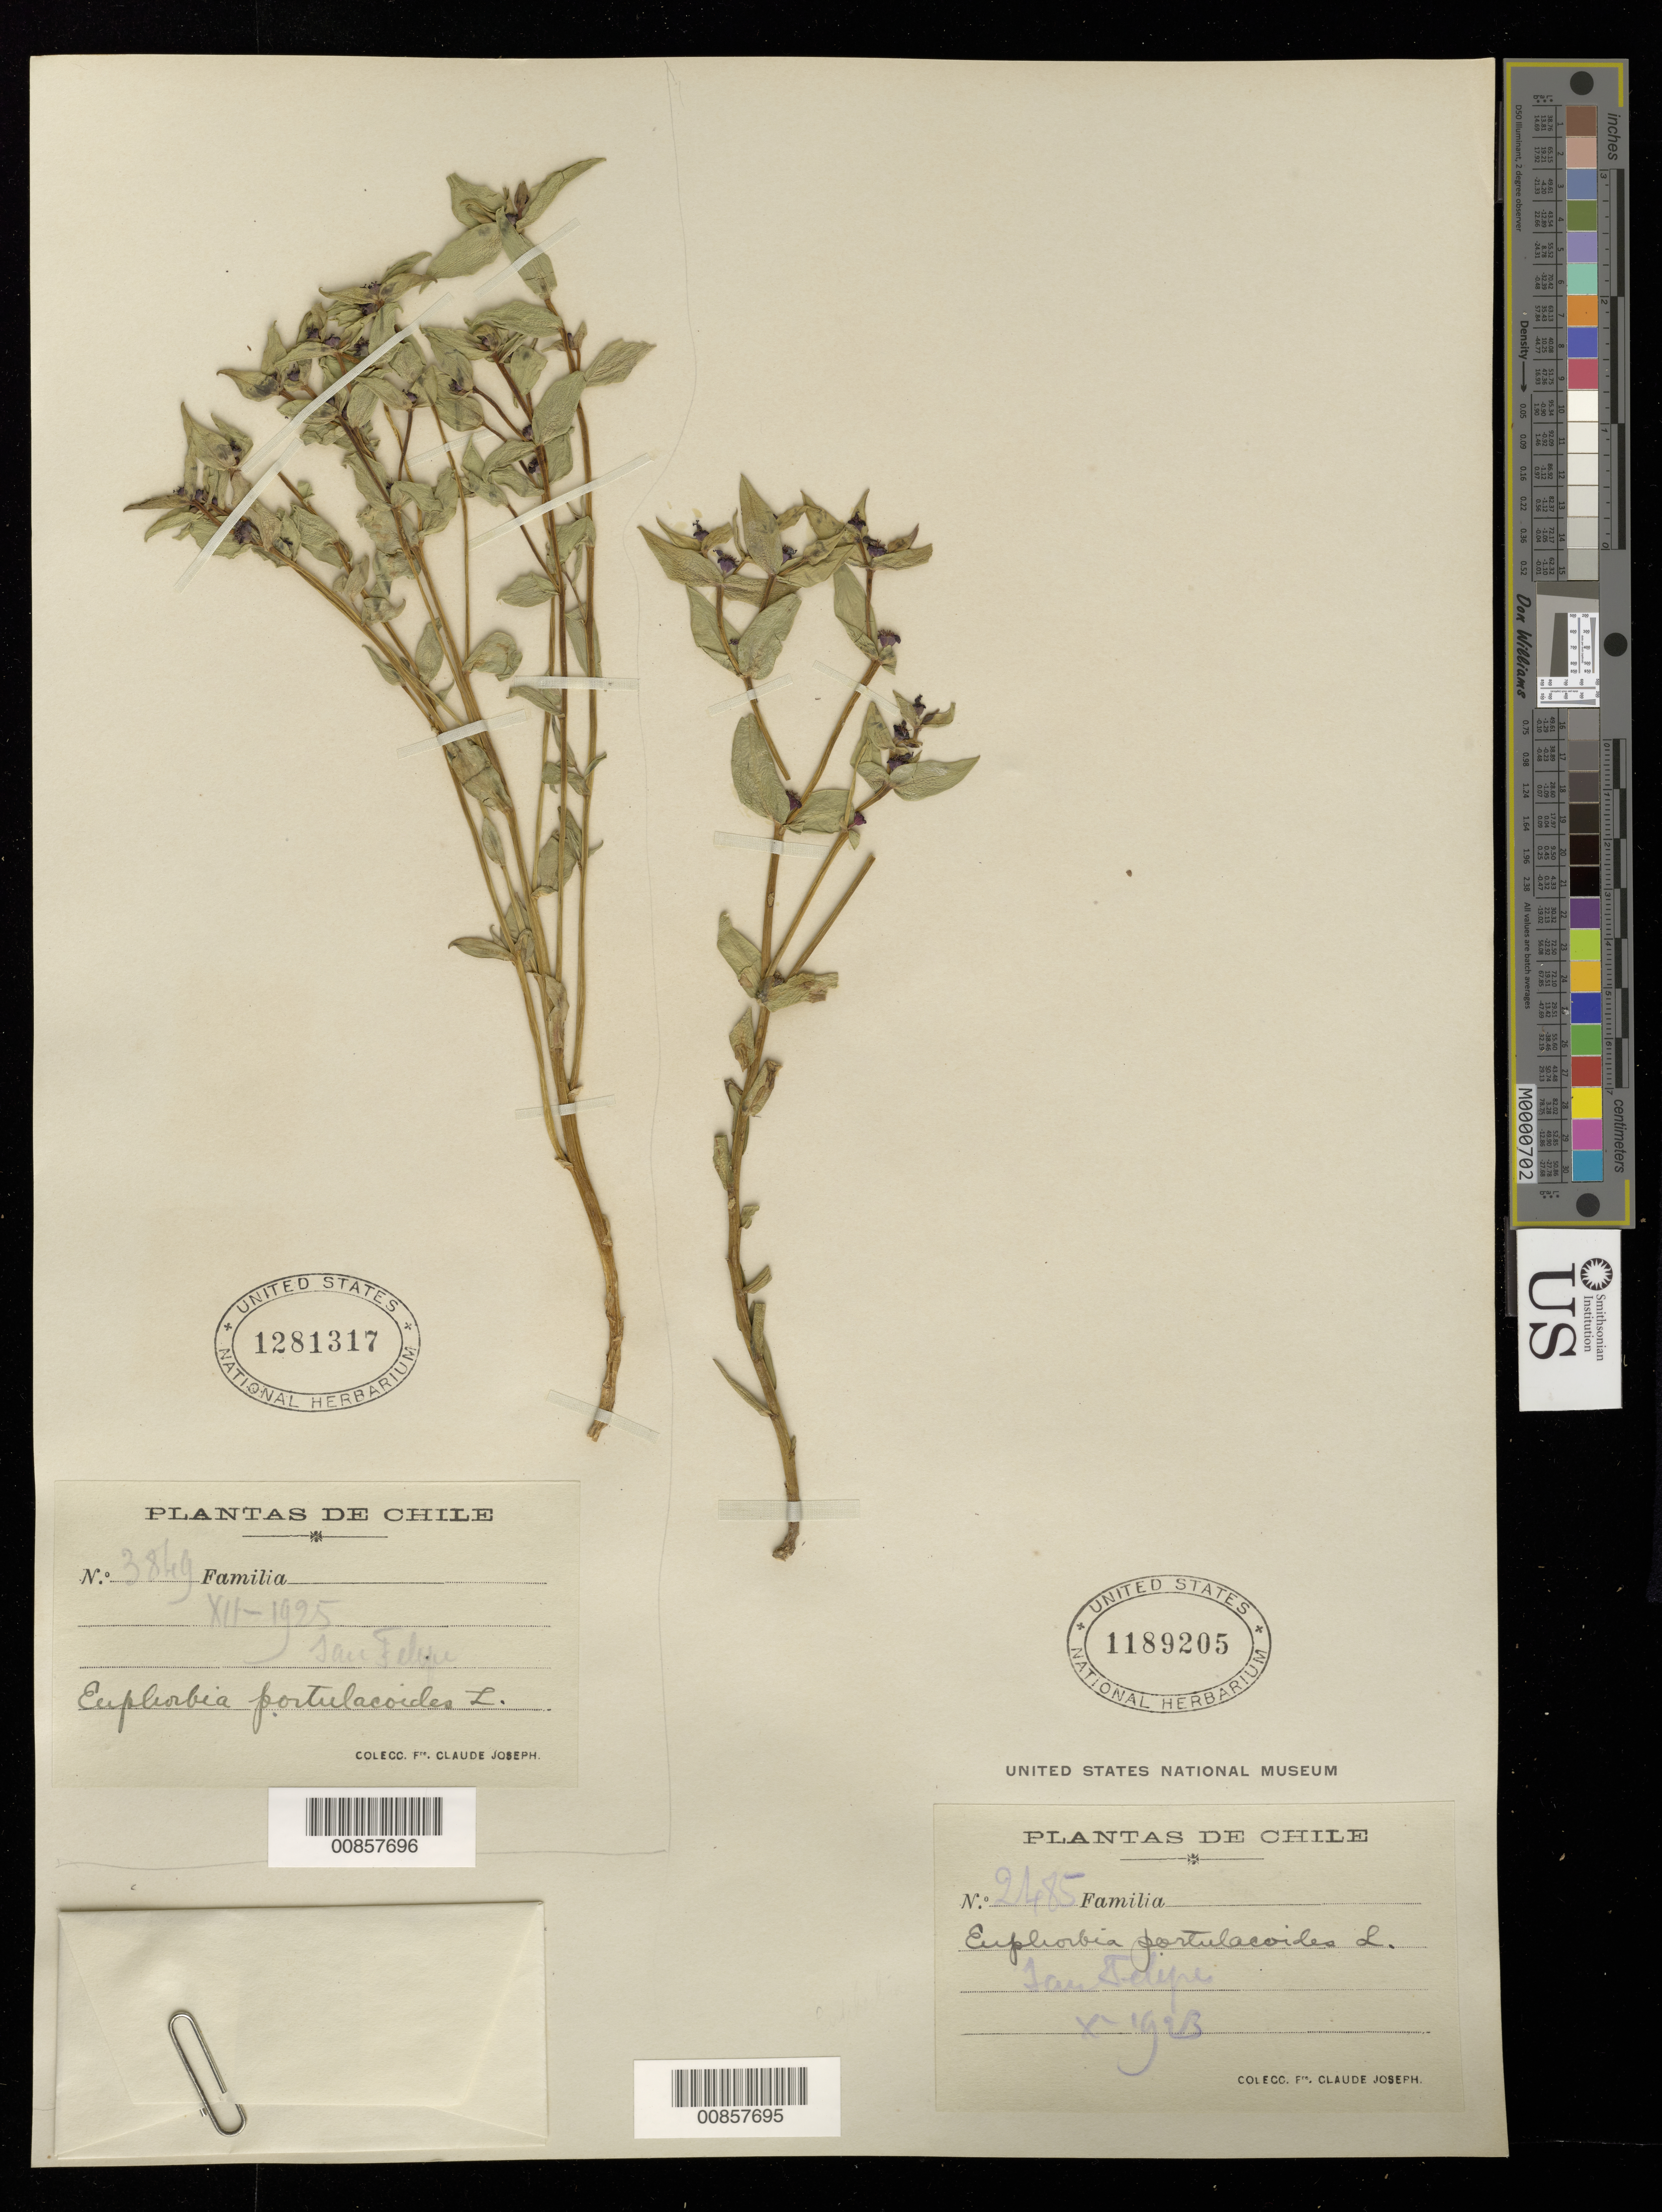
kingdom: Plantae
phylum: Tracheophyta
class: Magnoliopsida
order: Malpighiales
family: Euphorbiaceae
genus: Euphorbia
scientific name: Euphorbia portulacoides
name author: L.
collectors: Bro. Claude-Joseph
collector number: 3849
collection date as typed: Dec 1925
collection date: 1925-12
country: Chile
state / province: Valparaíso (V)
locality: San Felipe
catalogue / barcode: US 1281317